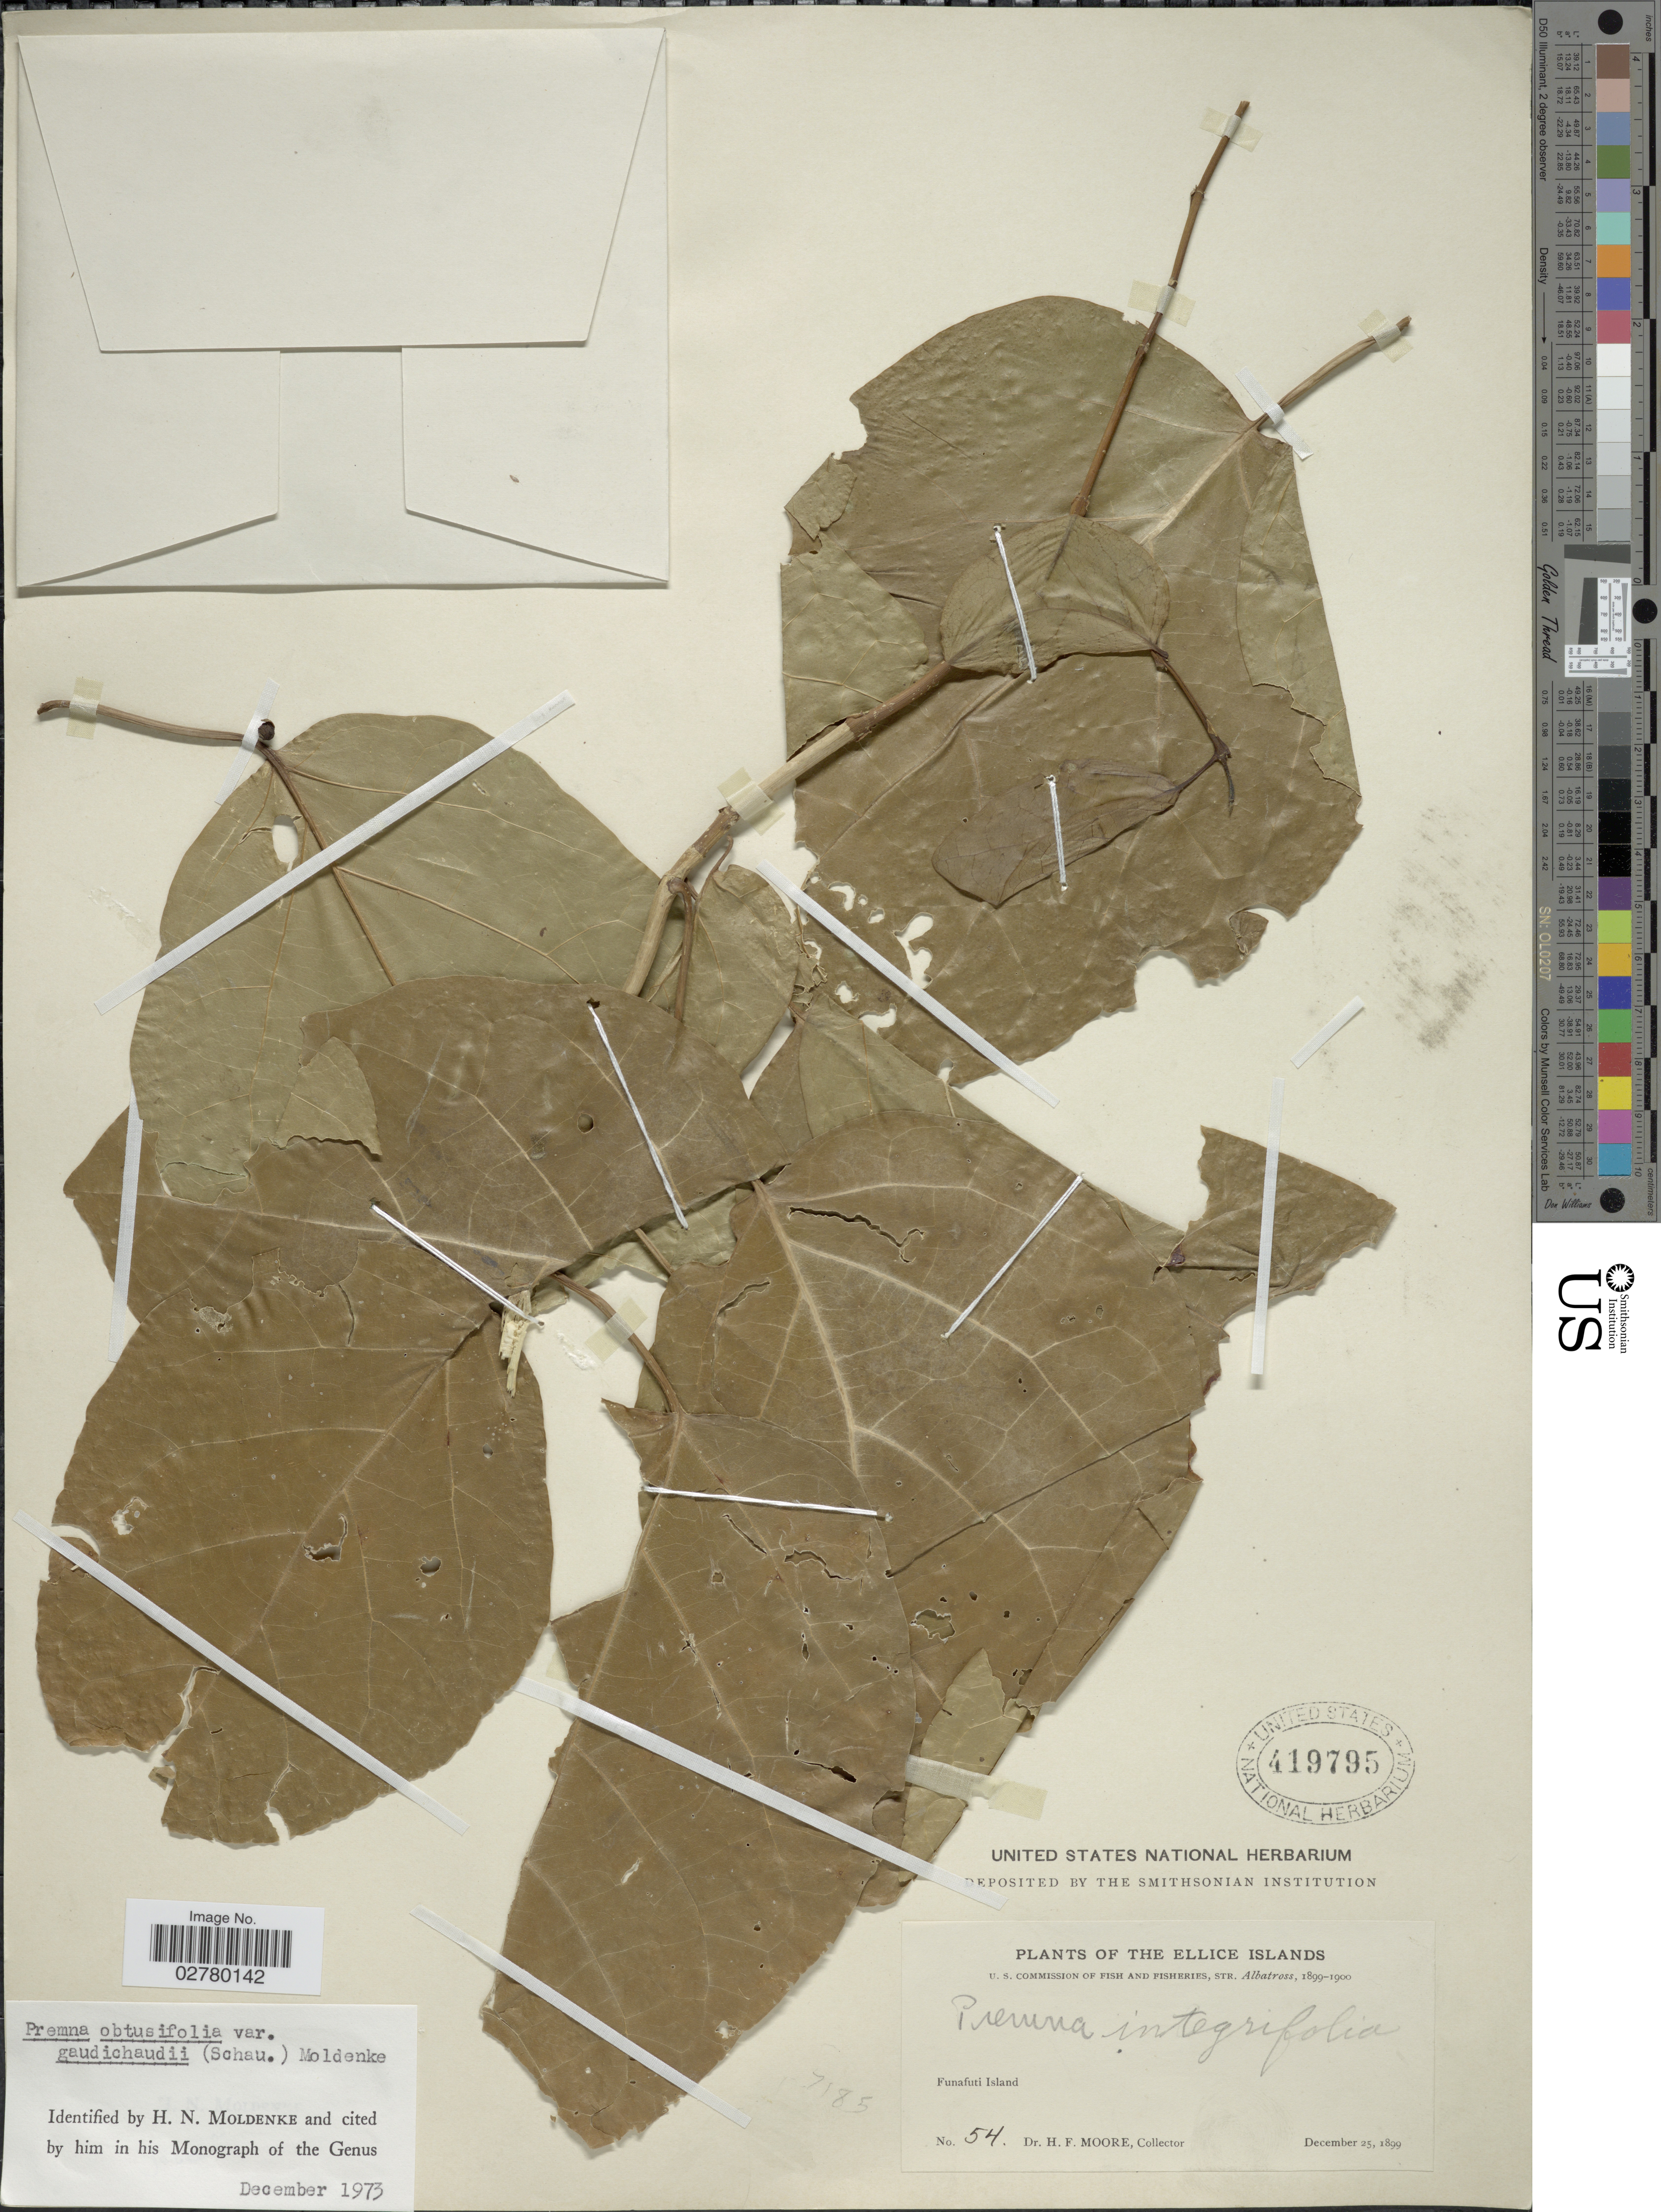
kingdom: Plantae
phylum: Tracheophyta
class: Magnoliopsida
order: Lamiales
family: Lamiaceae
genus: Premna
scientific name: Premna obtusifolia var. gaudichaudii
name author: (Schauer) Moldenke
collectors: H. F. Moore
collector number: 54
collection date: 1899-12-25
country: Tuvalu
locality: Ellice Islands. Funafuti Island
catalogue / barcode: US 419795